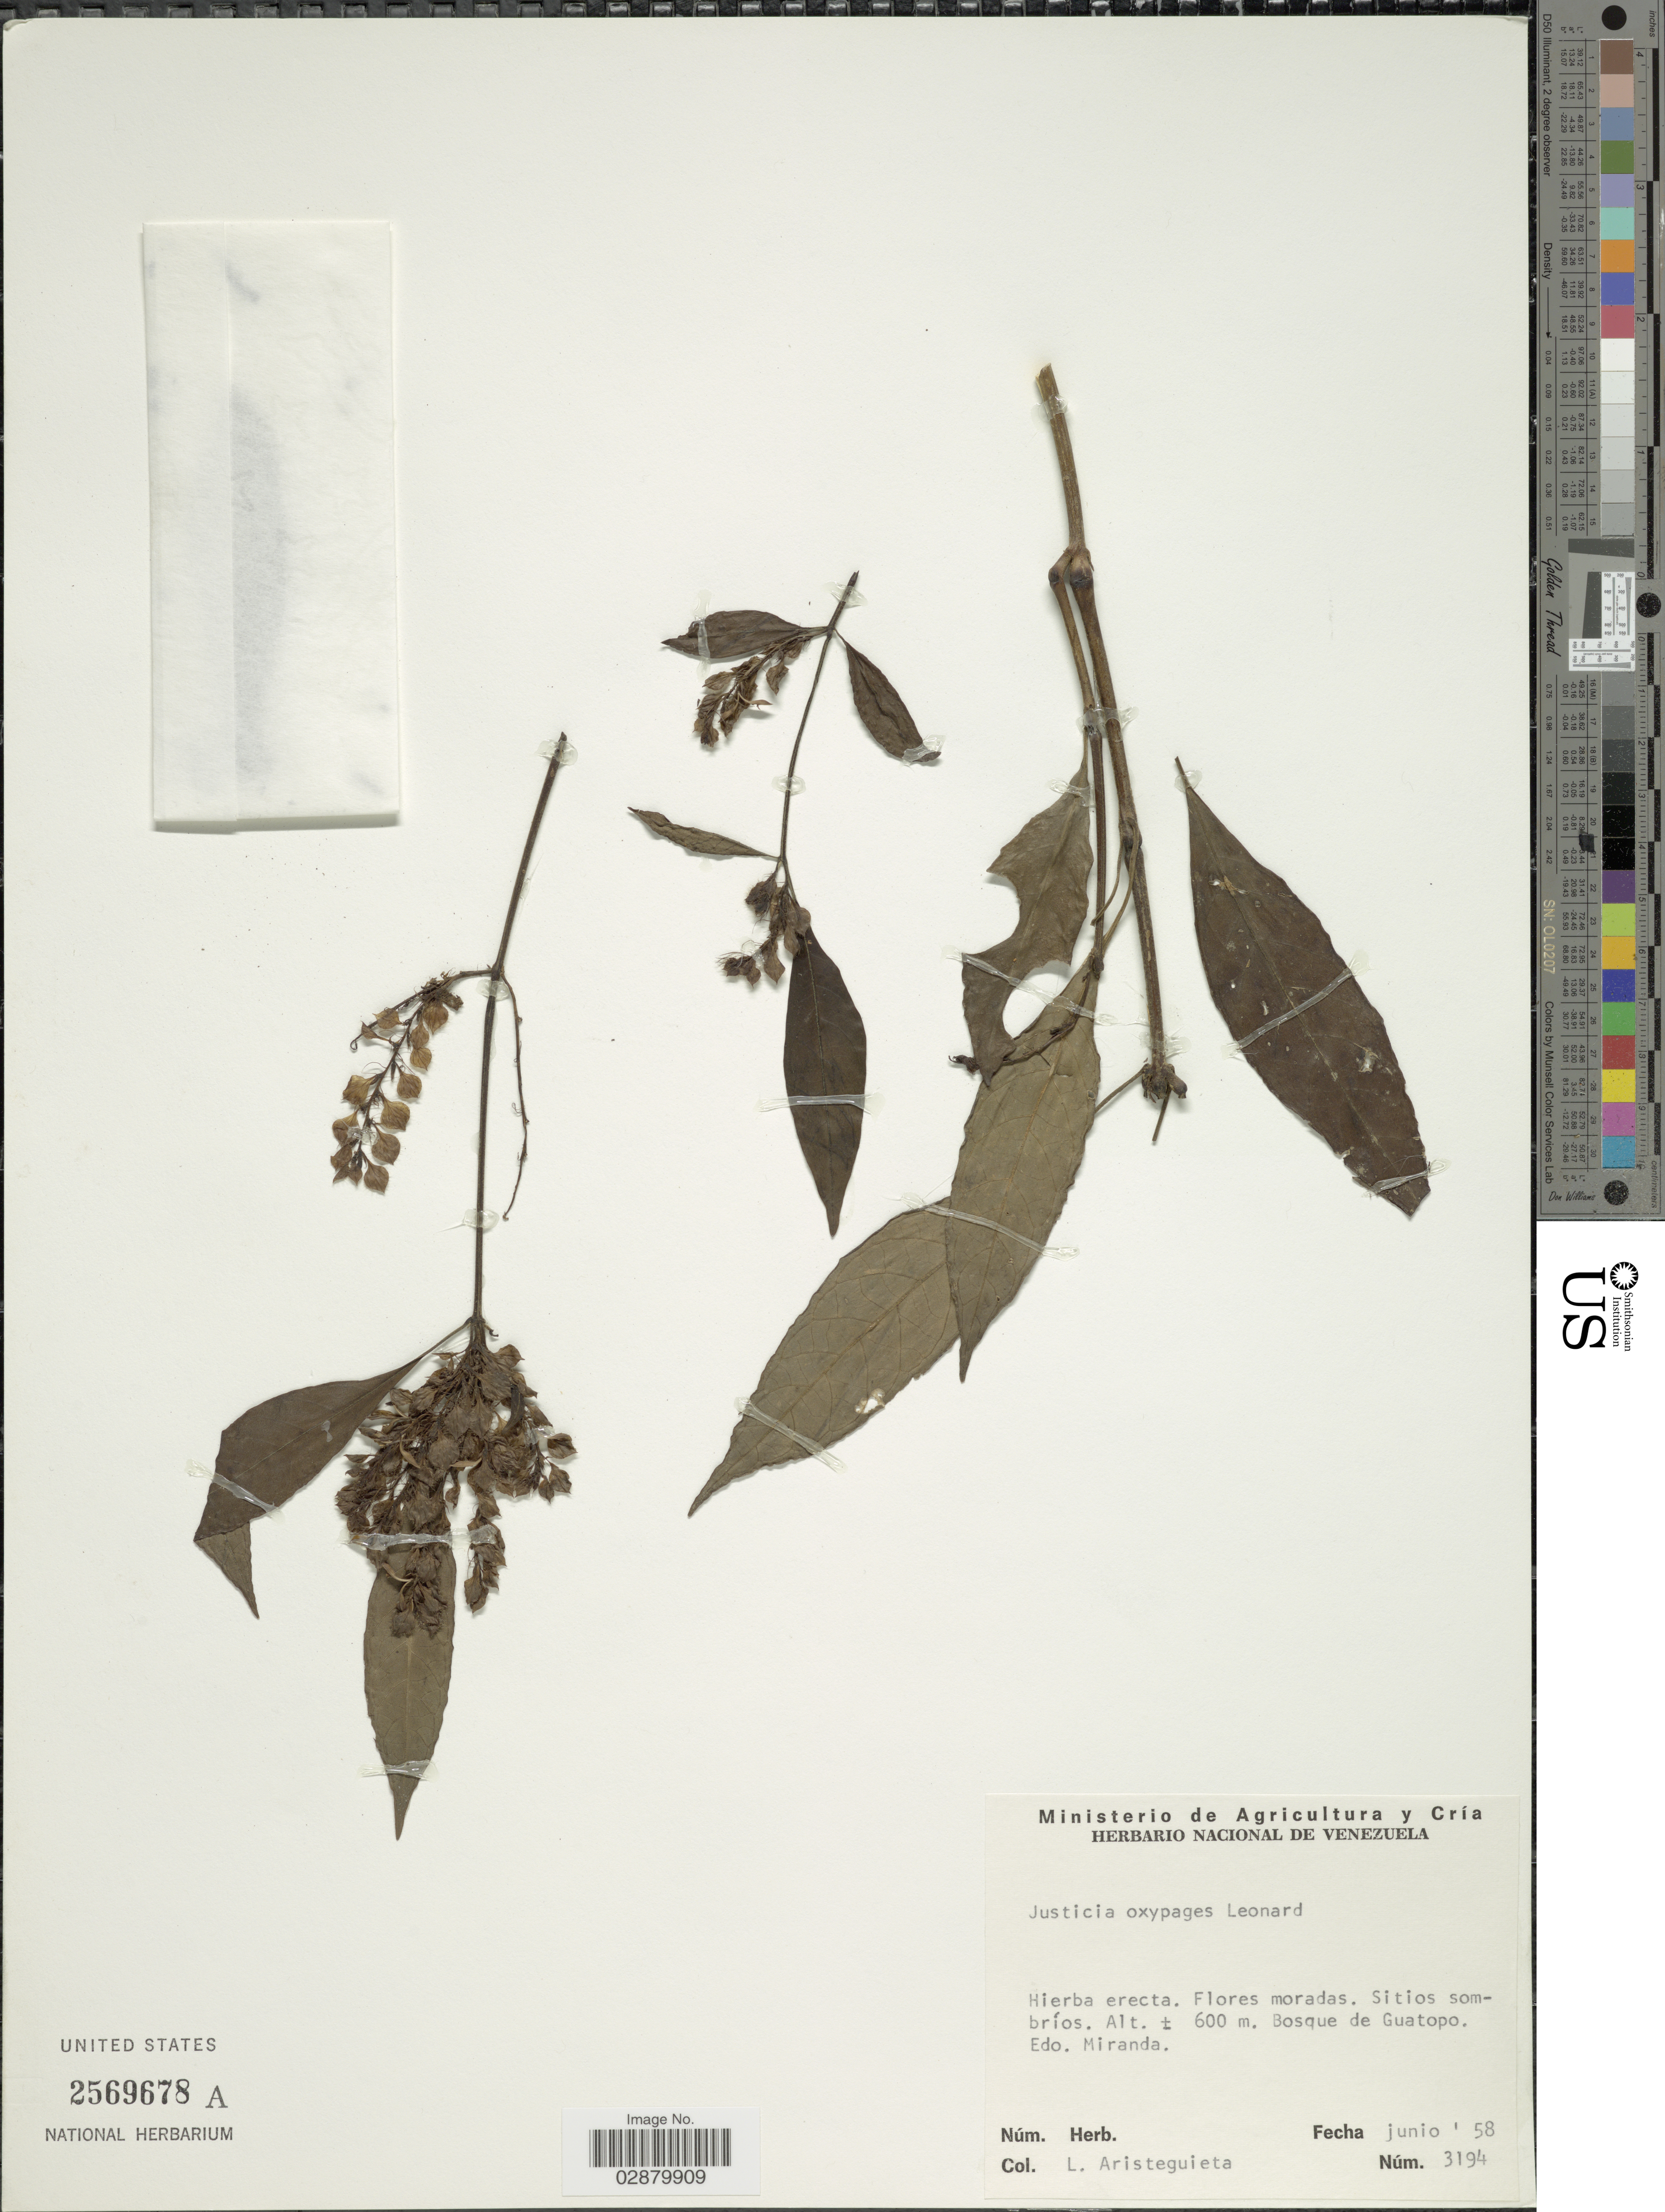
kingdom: Plantae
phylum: Tracheophyta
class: Magnoliopsida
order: Lamiales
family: Acanthaceae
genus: Justicia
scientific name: Justicia oxypages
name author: Leonard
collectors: L. Aristeguieta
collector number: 3194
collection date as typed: Transcribed d/m/y: /6/58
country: Venezuela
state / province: Miranda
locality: Bosque de Guatopo.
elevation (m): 600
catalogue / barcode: US 2569678A